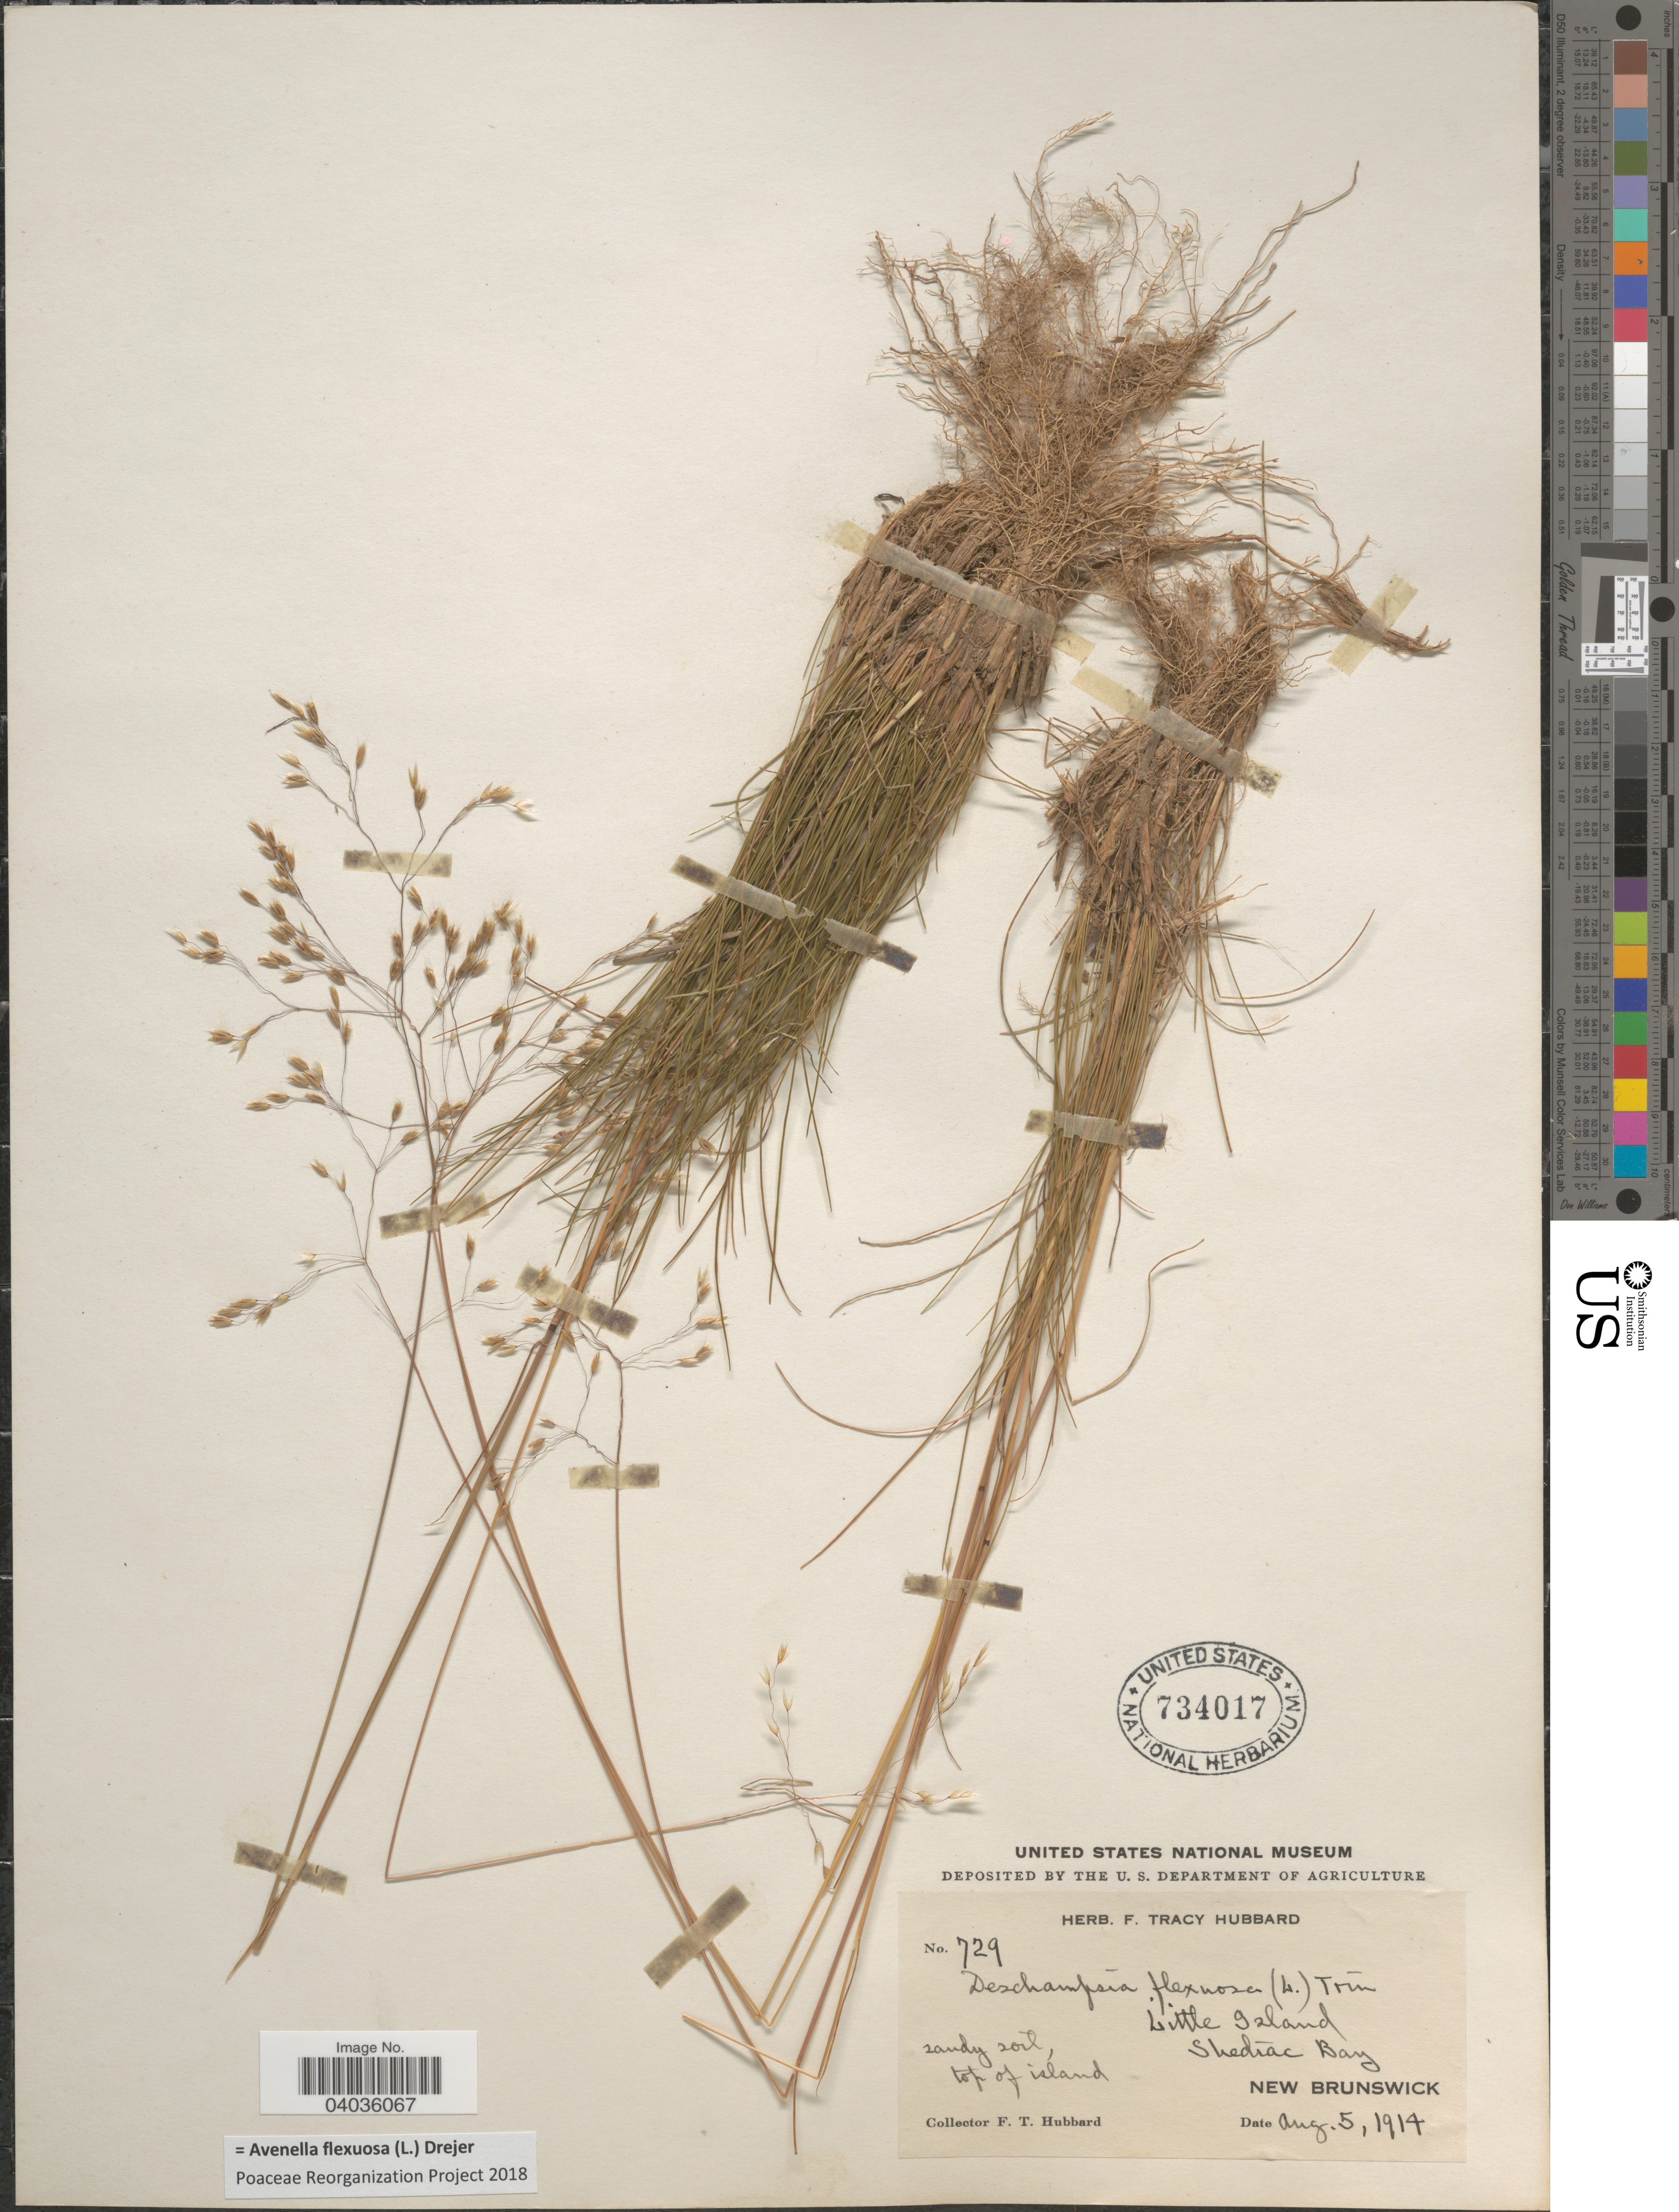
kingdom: Plantae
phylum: Tracheophyta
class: Liliopsida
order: Poales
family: Poaceae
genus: Avenella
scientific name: Avenella flexuosa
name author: (L.) Drejer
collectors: F. T. Hubbard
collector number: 729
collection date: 1914-08-05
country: Canada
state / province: New Brunswick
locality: Little Island. Skediac Bay. Sandy soil, top of island.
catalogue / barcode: US 734017